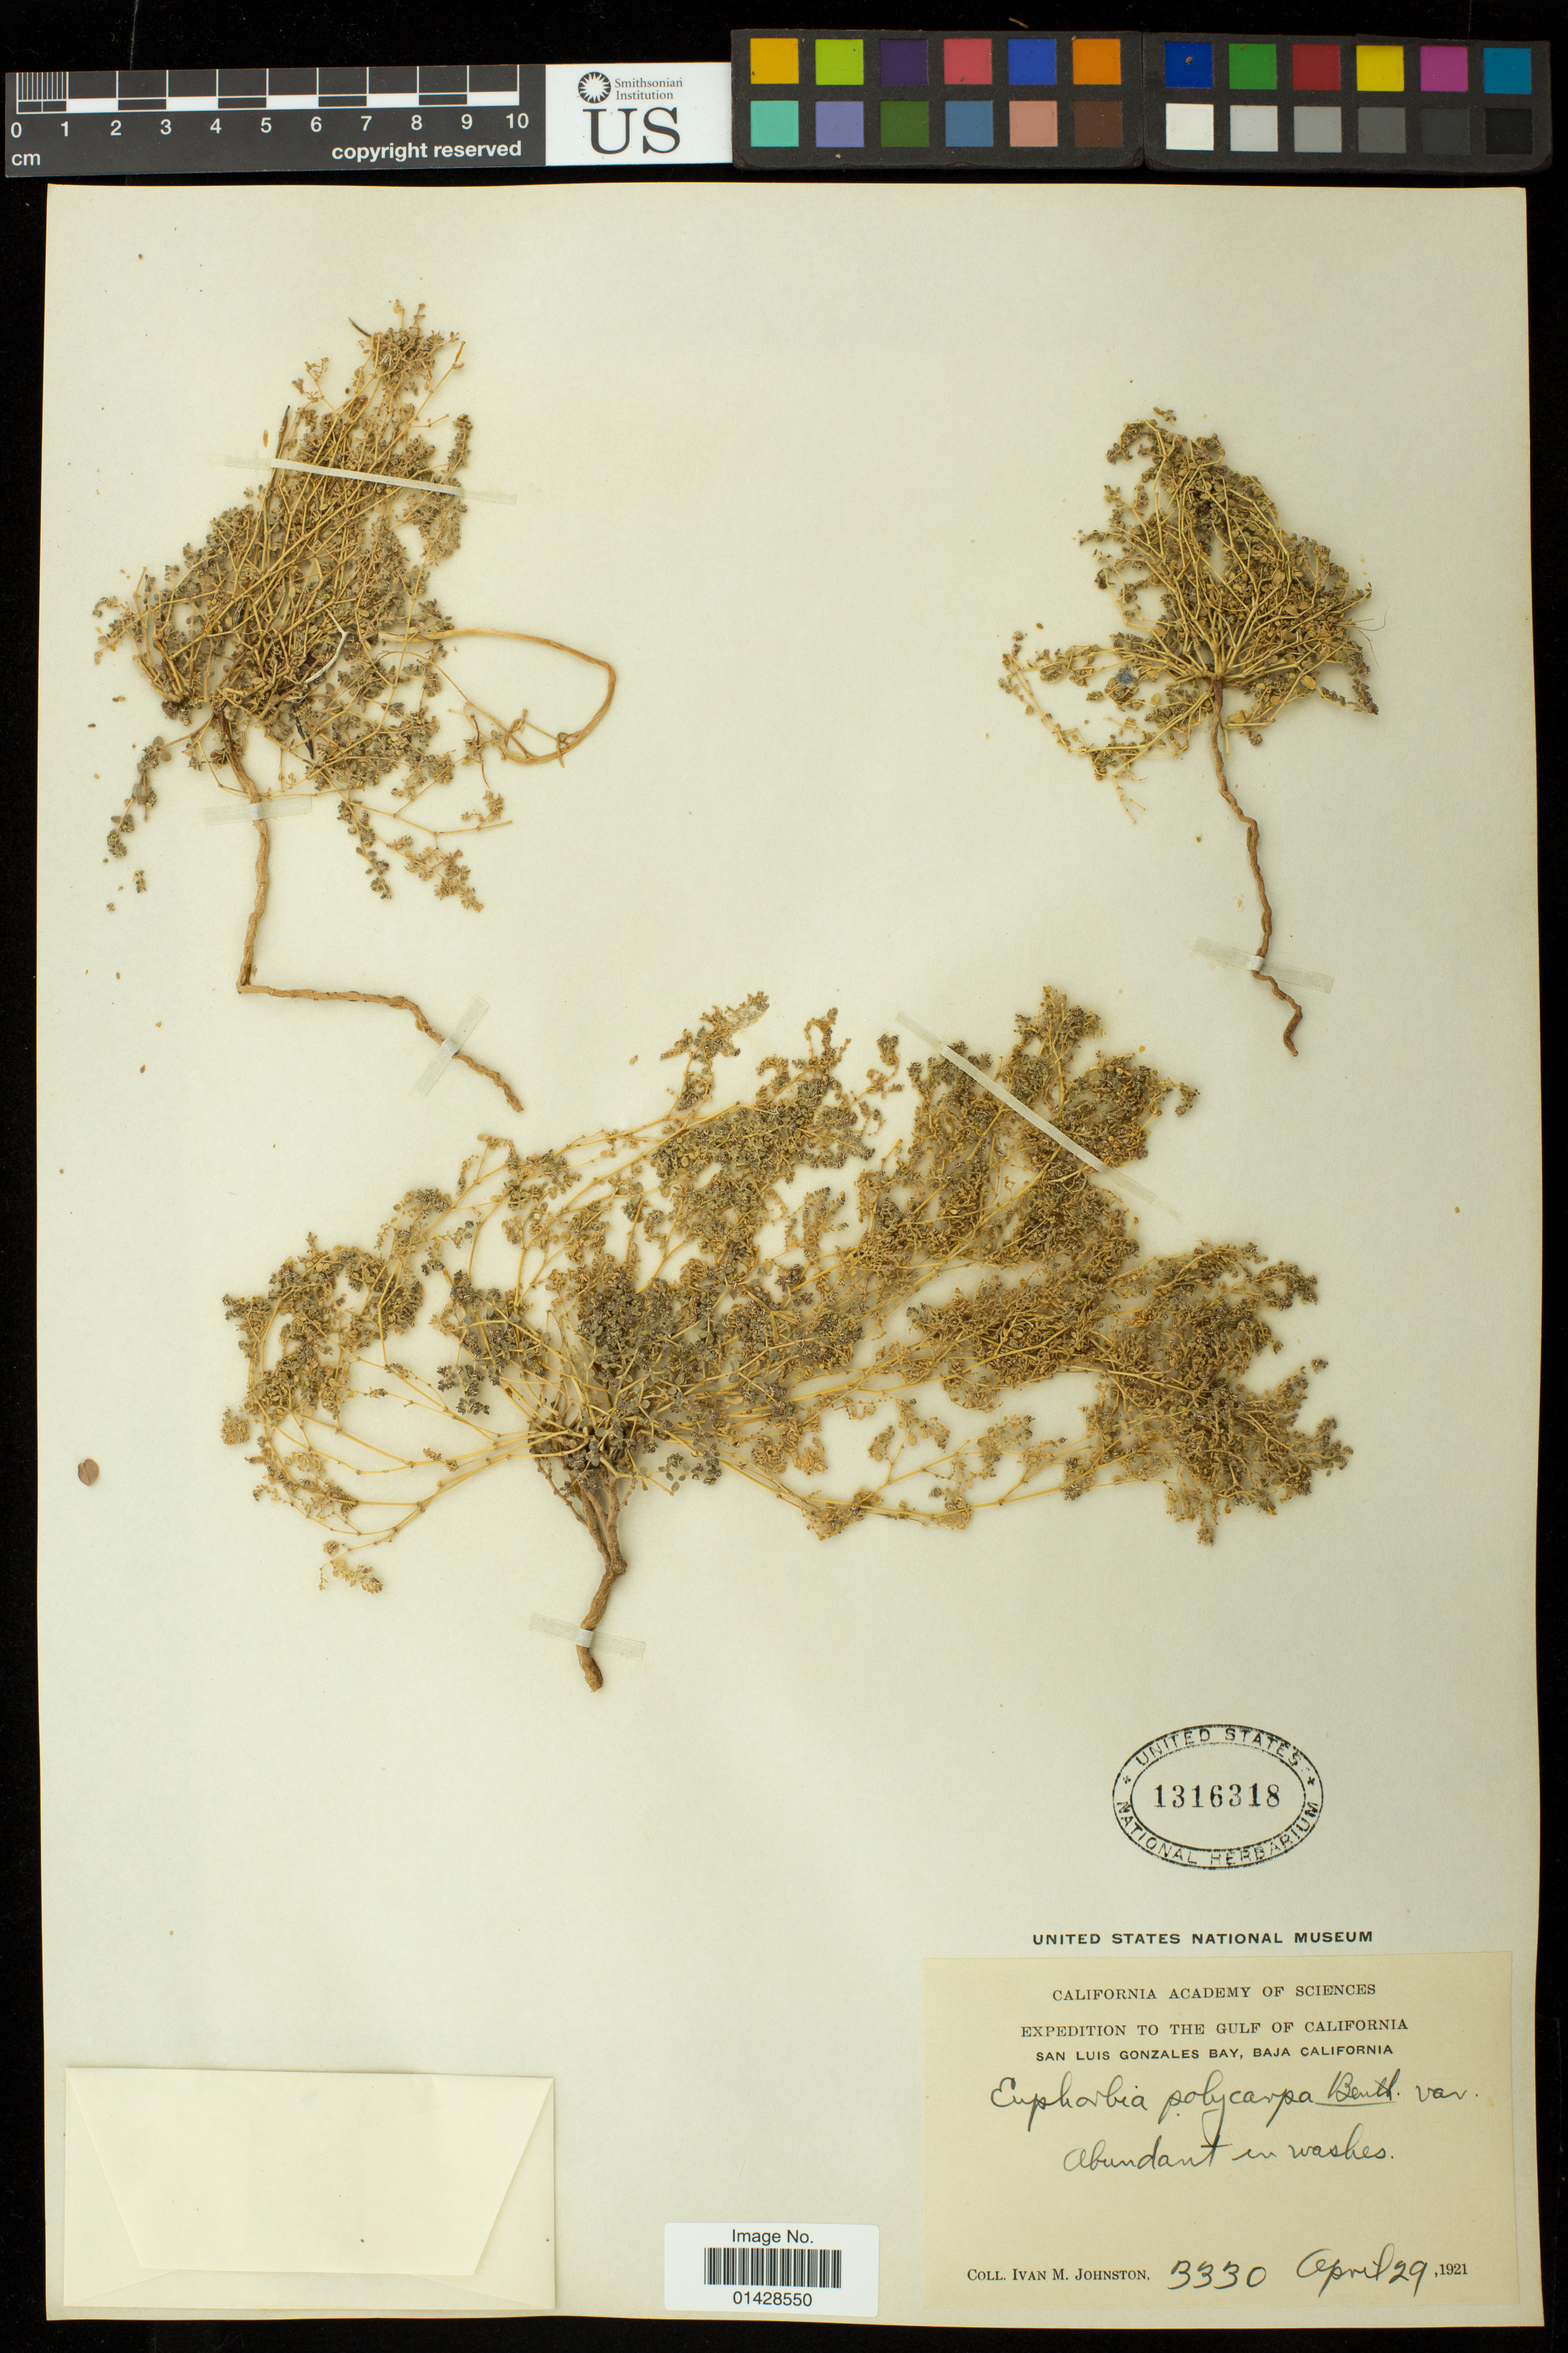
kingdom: Plantae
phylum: Tracheophyta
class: Magnoliopsida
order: Malpighiales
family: Euphorbiaceae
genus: Euphorbia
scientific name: Euphorbia polycarpa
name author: Benth.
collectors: I.M. Johnston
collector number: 3330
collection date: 1921-04-29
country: Mexico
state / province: Baja California Sur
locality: Gulf of California; San Luis Gonzales Bay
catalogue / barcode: US 1316318